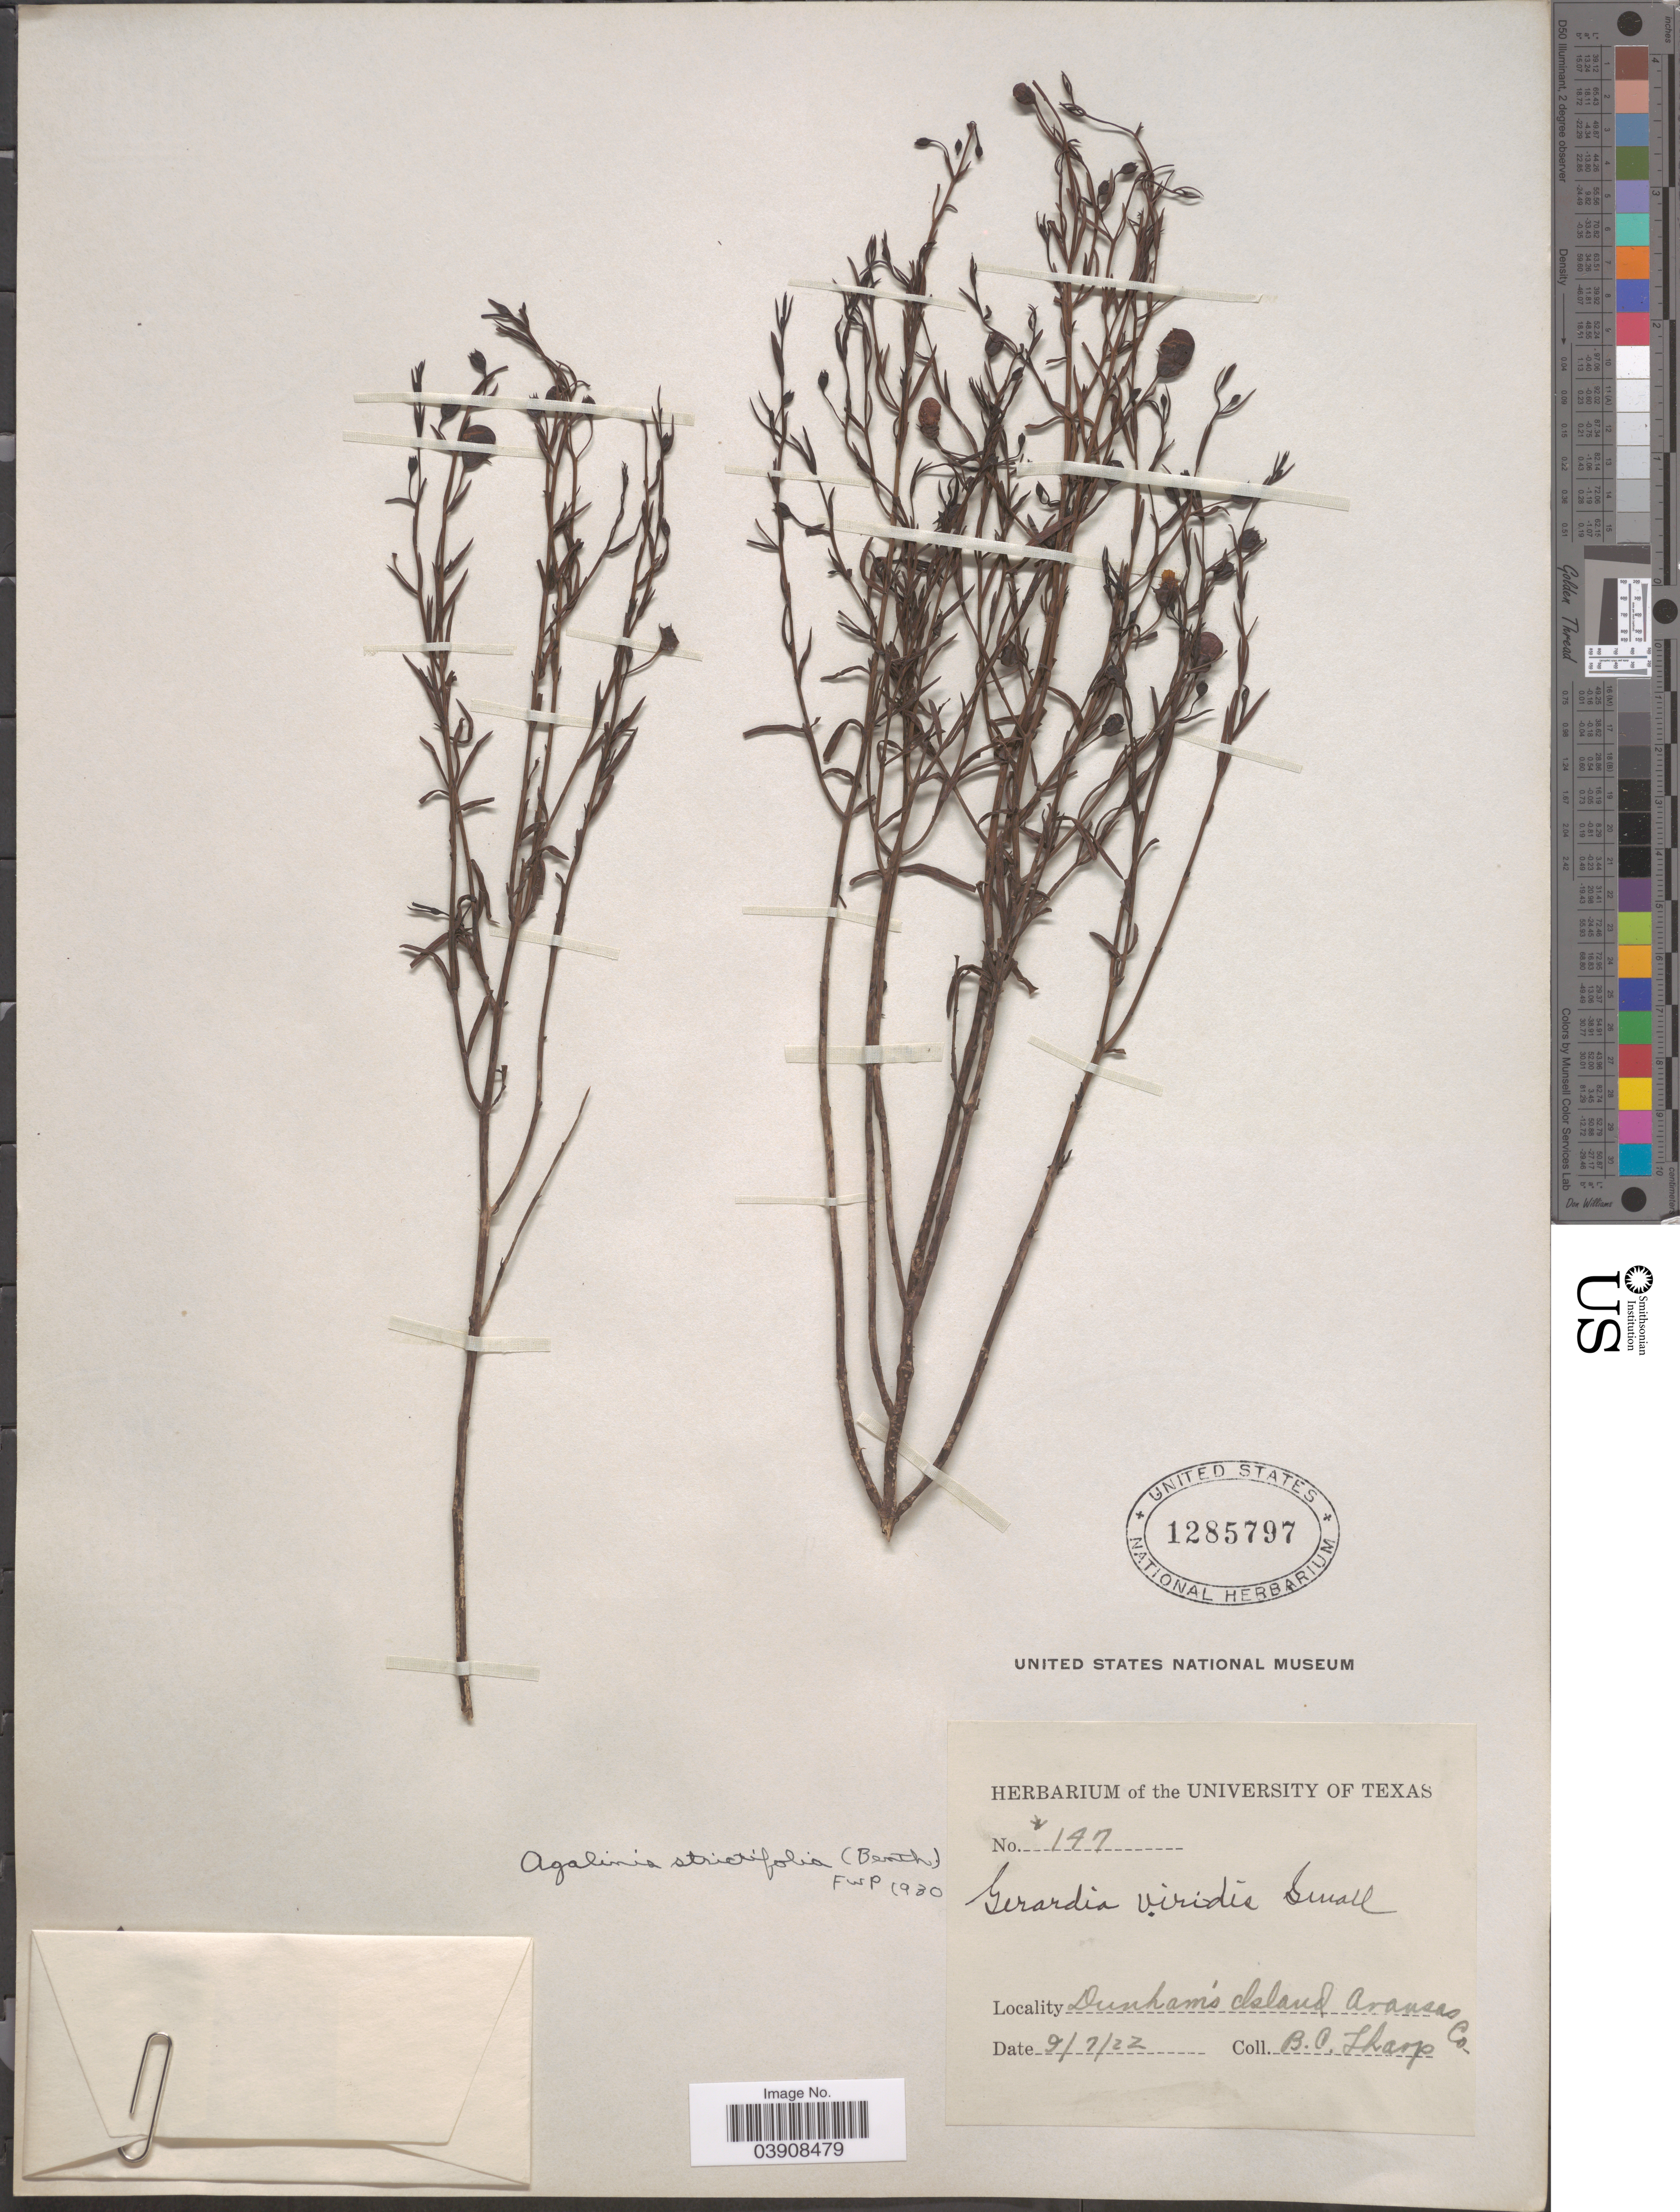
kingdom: Plantae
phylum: Tracheophyta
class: Magnoliopsida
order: Lamiales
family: Orobanchaceae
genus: Agalinis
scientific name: Agalinis strictifolia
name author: (Benth.) Pennell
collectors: B. C. Tharp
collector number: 147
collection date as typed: Transcribed d/m/y: 7/9/22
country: United States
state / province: Texas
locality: Dunham's Island Aransas Co.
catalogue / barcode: US 1285797